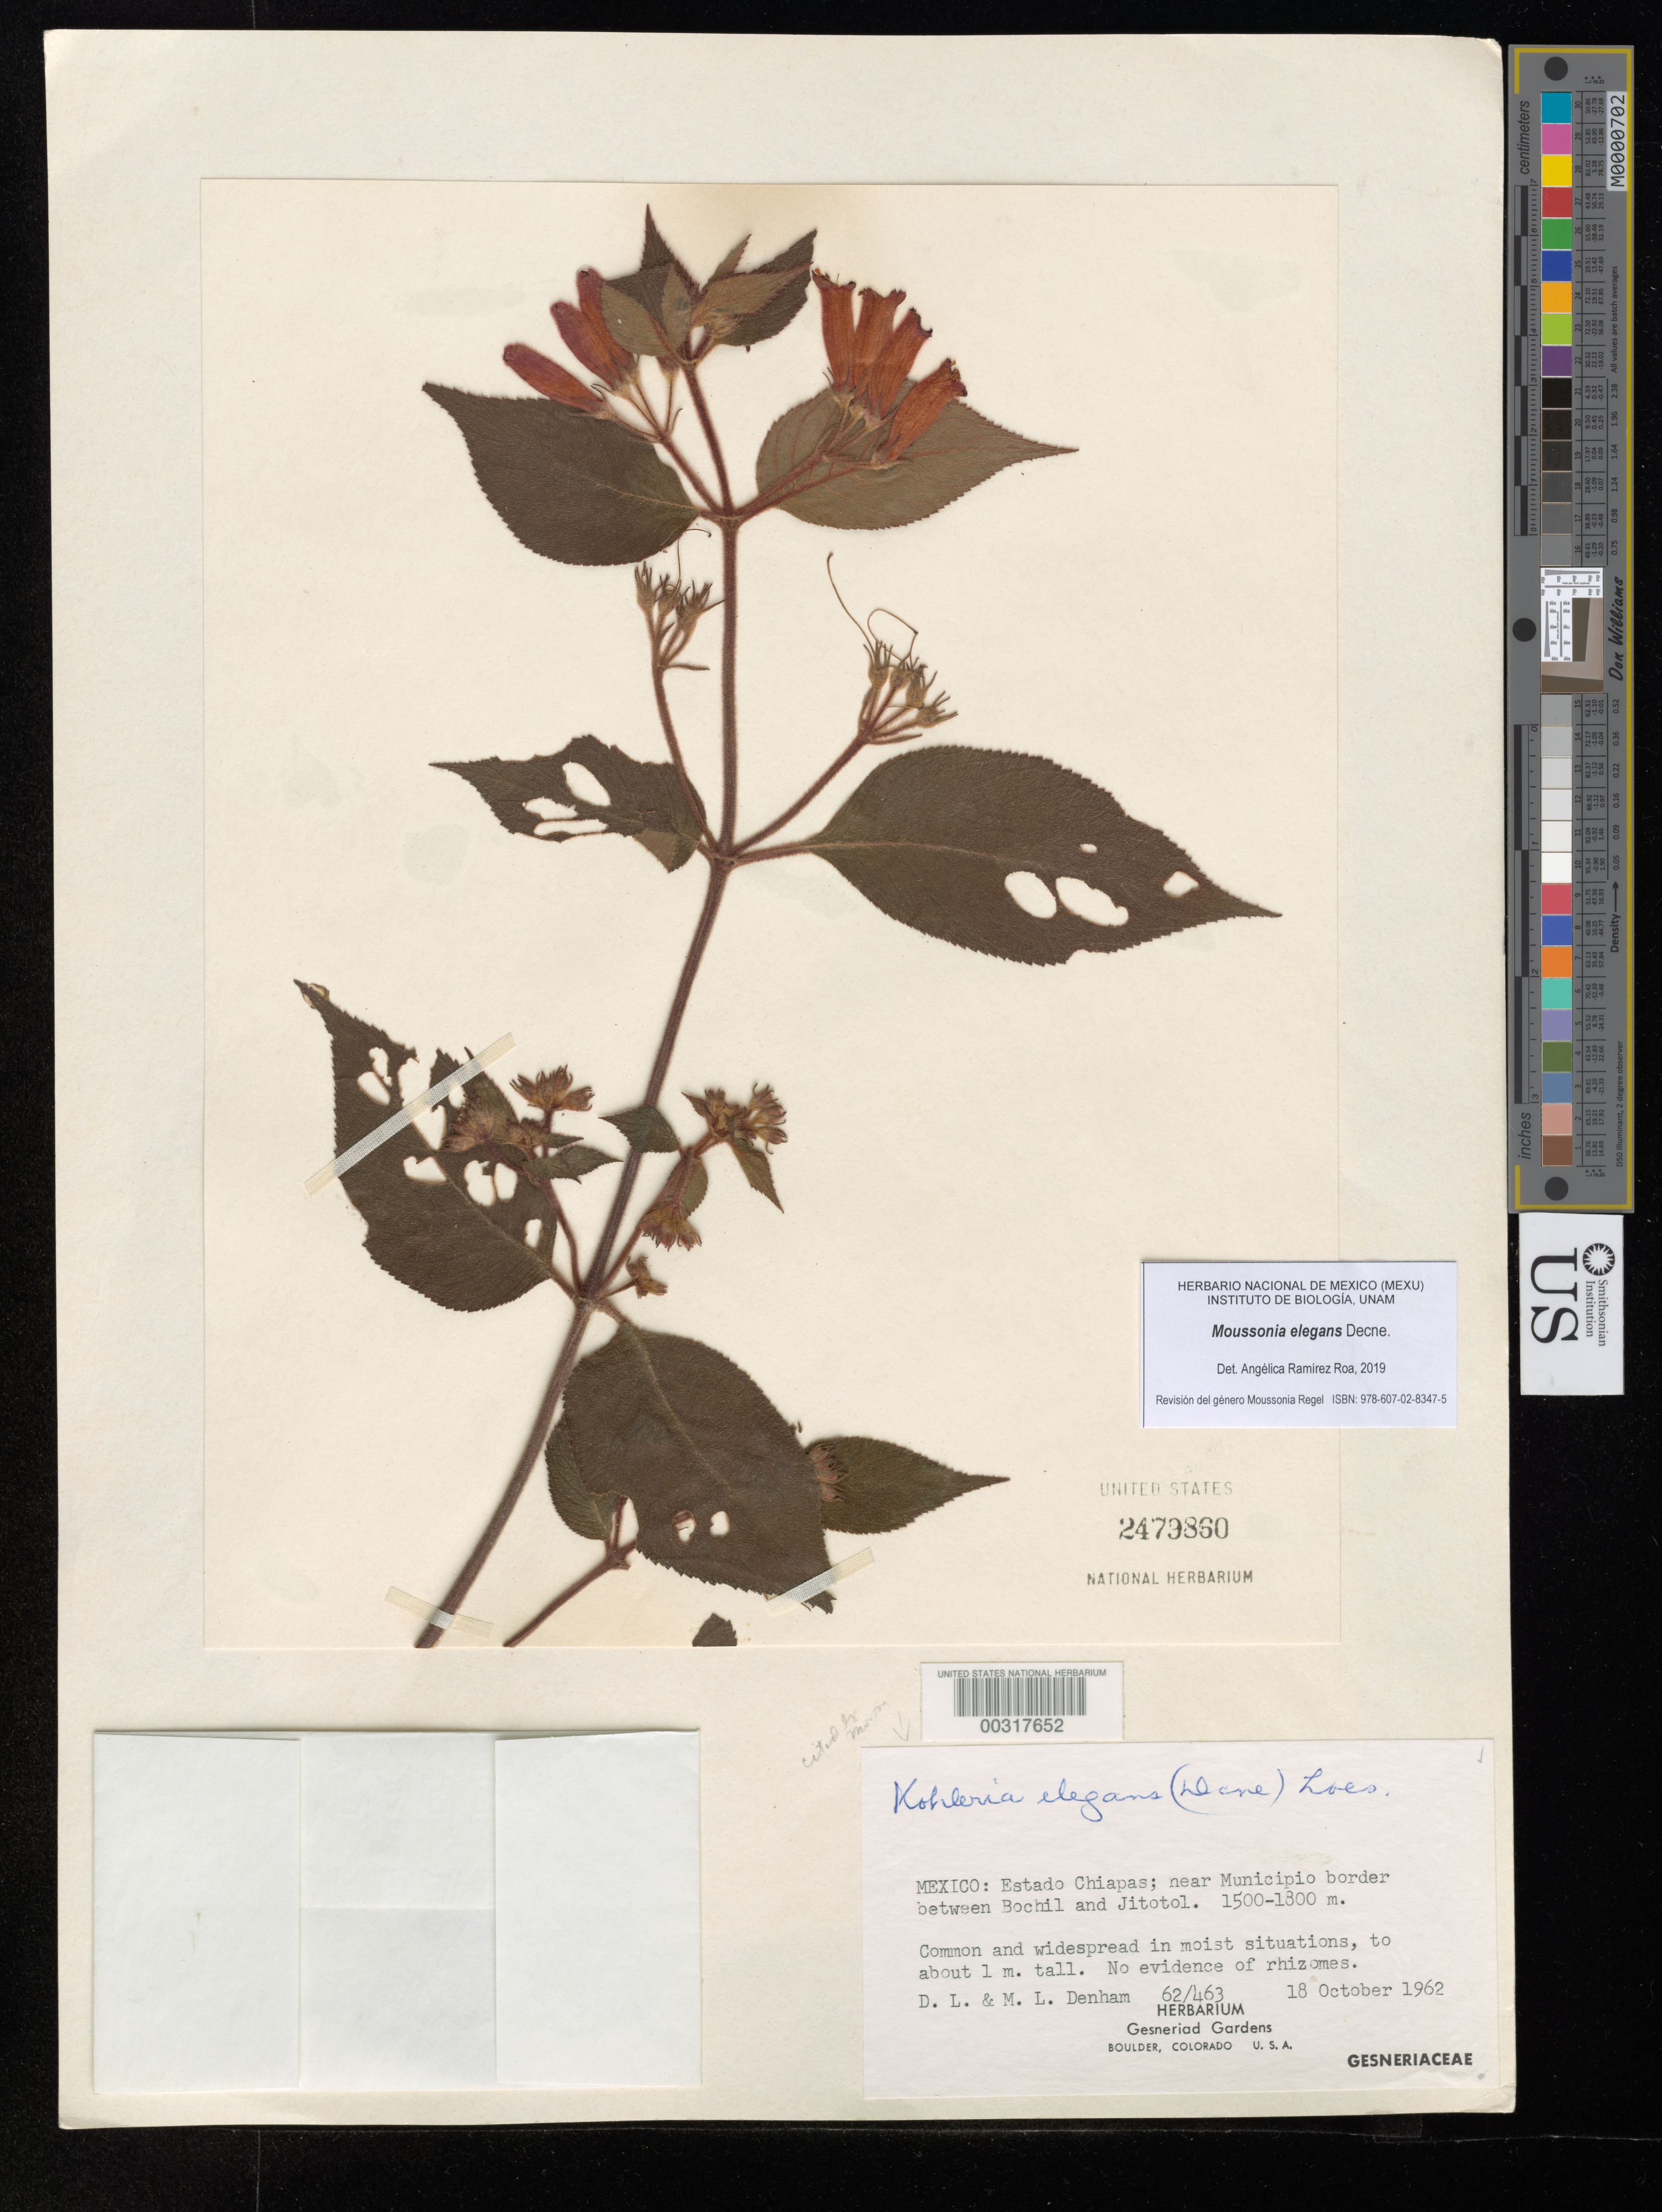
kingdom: Plantae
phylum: Tracheophyta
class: Magnoliopsida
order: Lamiales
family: Gesneriaceae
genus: Moussonia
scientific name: Moussonia elegans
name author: Decne.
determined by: Ramírez-Roa, A.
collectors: D. L. Denham & M. Denham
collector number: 62/ 463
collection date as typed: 18 Oct 1962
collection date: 1962-10-18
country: Mexico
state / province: Chiapas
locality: Near Municipio border between Bochil and Jitotol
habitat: Common and widespread in moist situations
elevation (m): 1500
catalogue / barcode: US 2479860